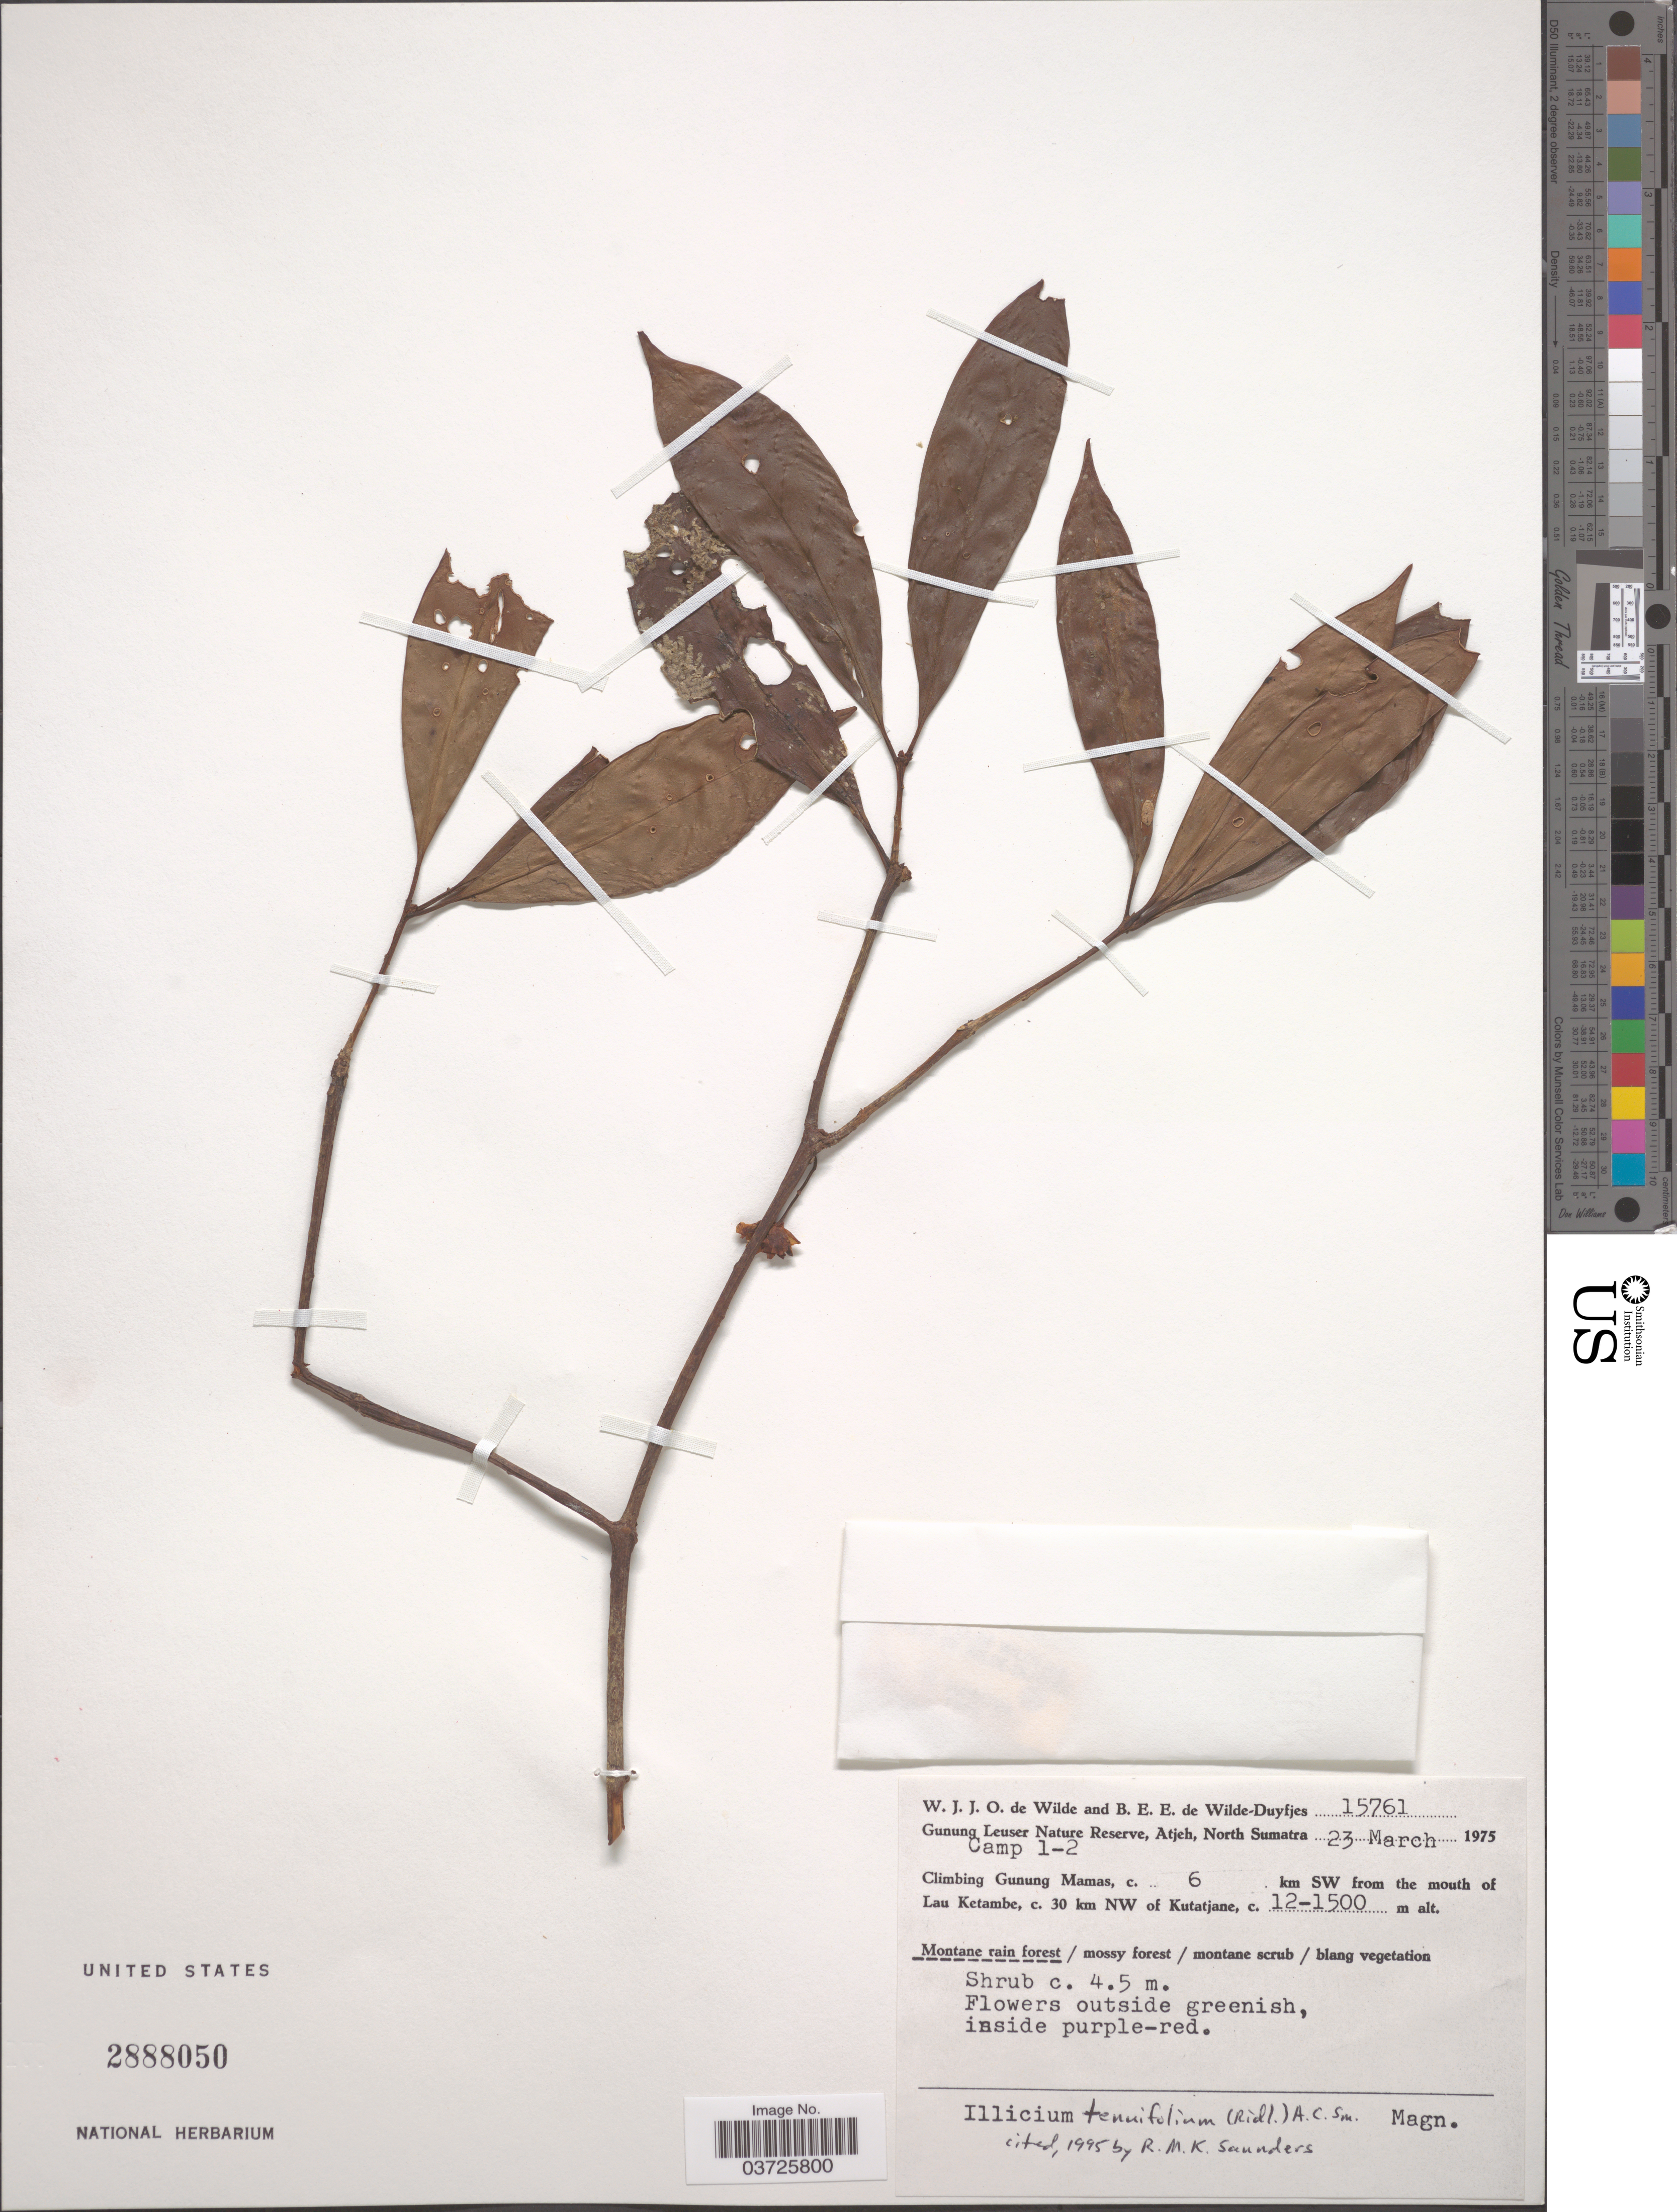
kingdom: Plantae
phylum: Tracheophyta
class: Magnoliopsida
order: Austrobaileyales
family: Schisandraceae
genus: Illicium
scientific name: Illicium tenuifolium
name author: (Ridl.) A.C. Sm.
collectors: W. J. de Wilde & B. E. de Wilde-Duyfjes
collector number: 15761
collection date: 1975-03-23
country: Indonesia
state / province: Sumatra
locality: Gunung Leuser Nature Reserve, Atjeh, North Sumatra. Camp 1-2. Climbing Gunung Mamas, c. 6 km SW from the mouth of Lau Ketambe, c. 30 km NW of Kutatjane.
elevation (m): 1200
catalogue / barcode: US 2888050